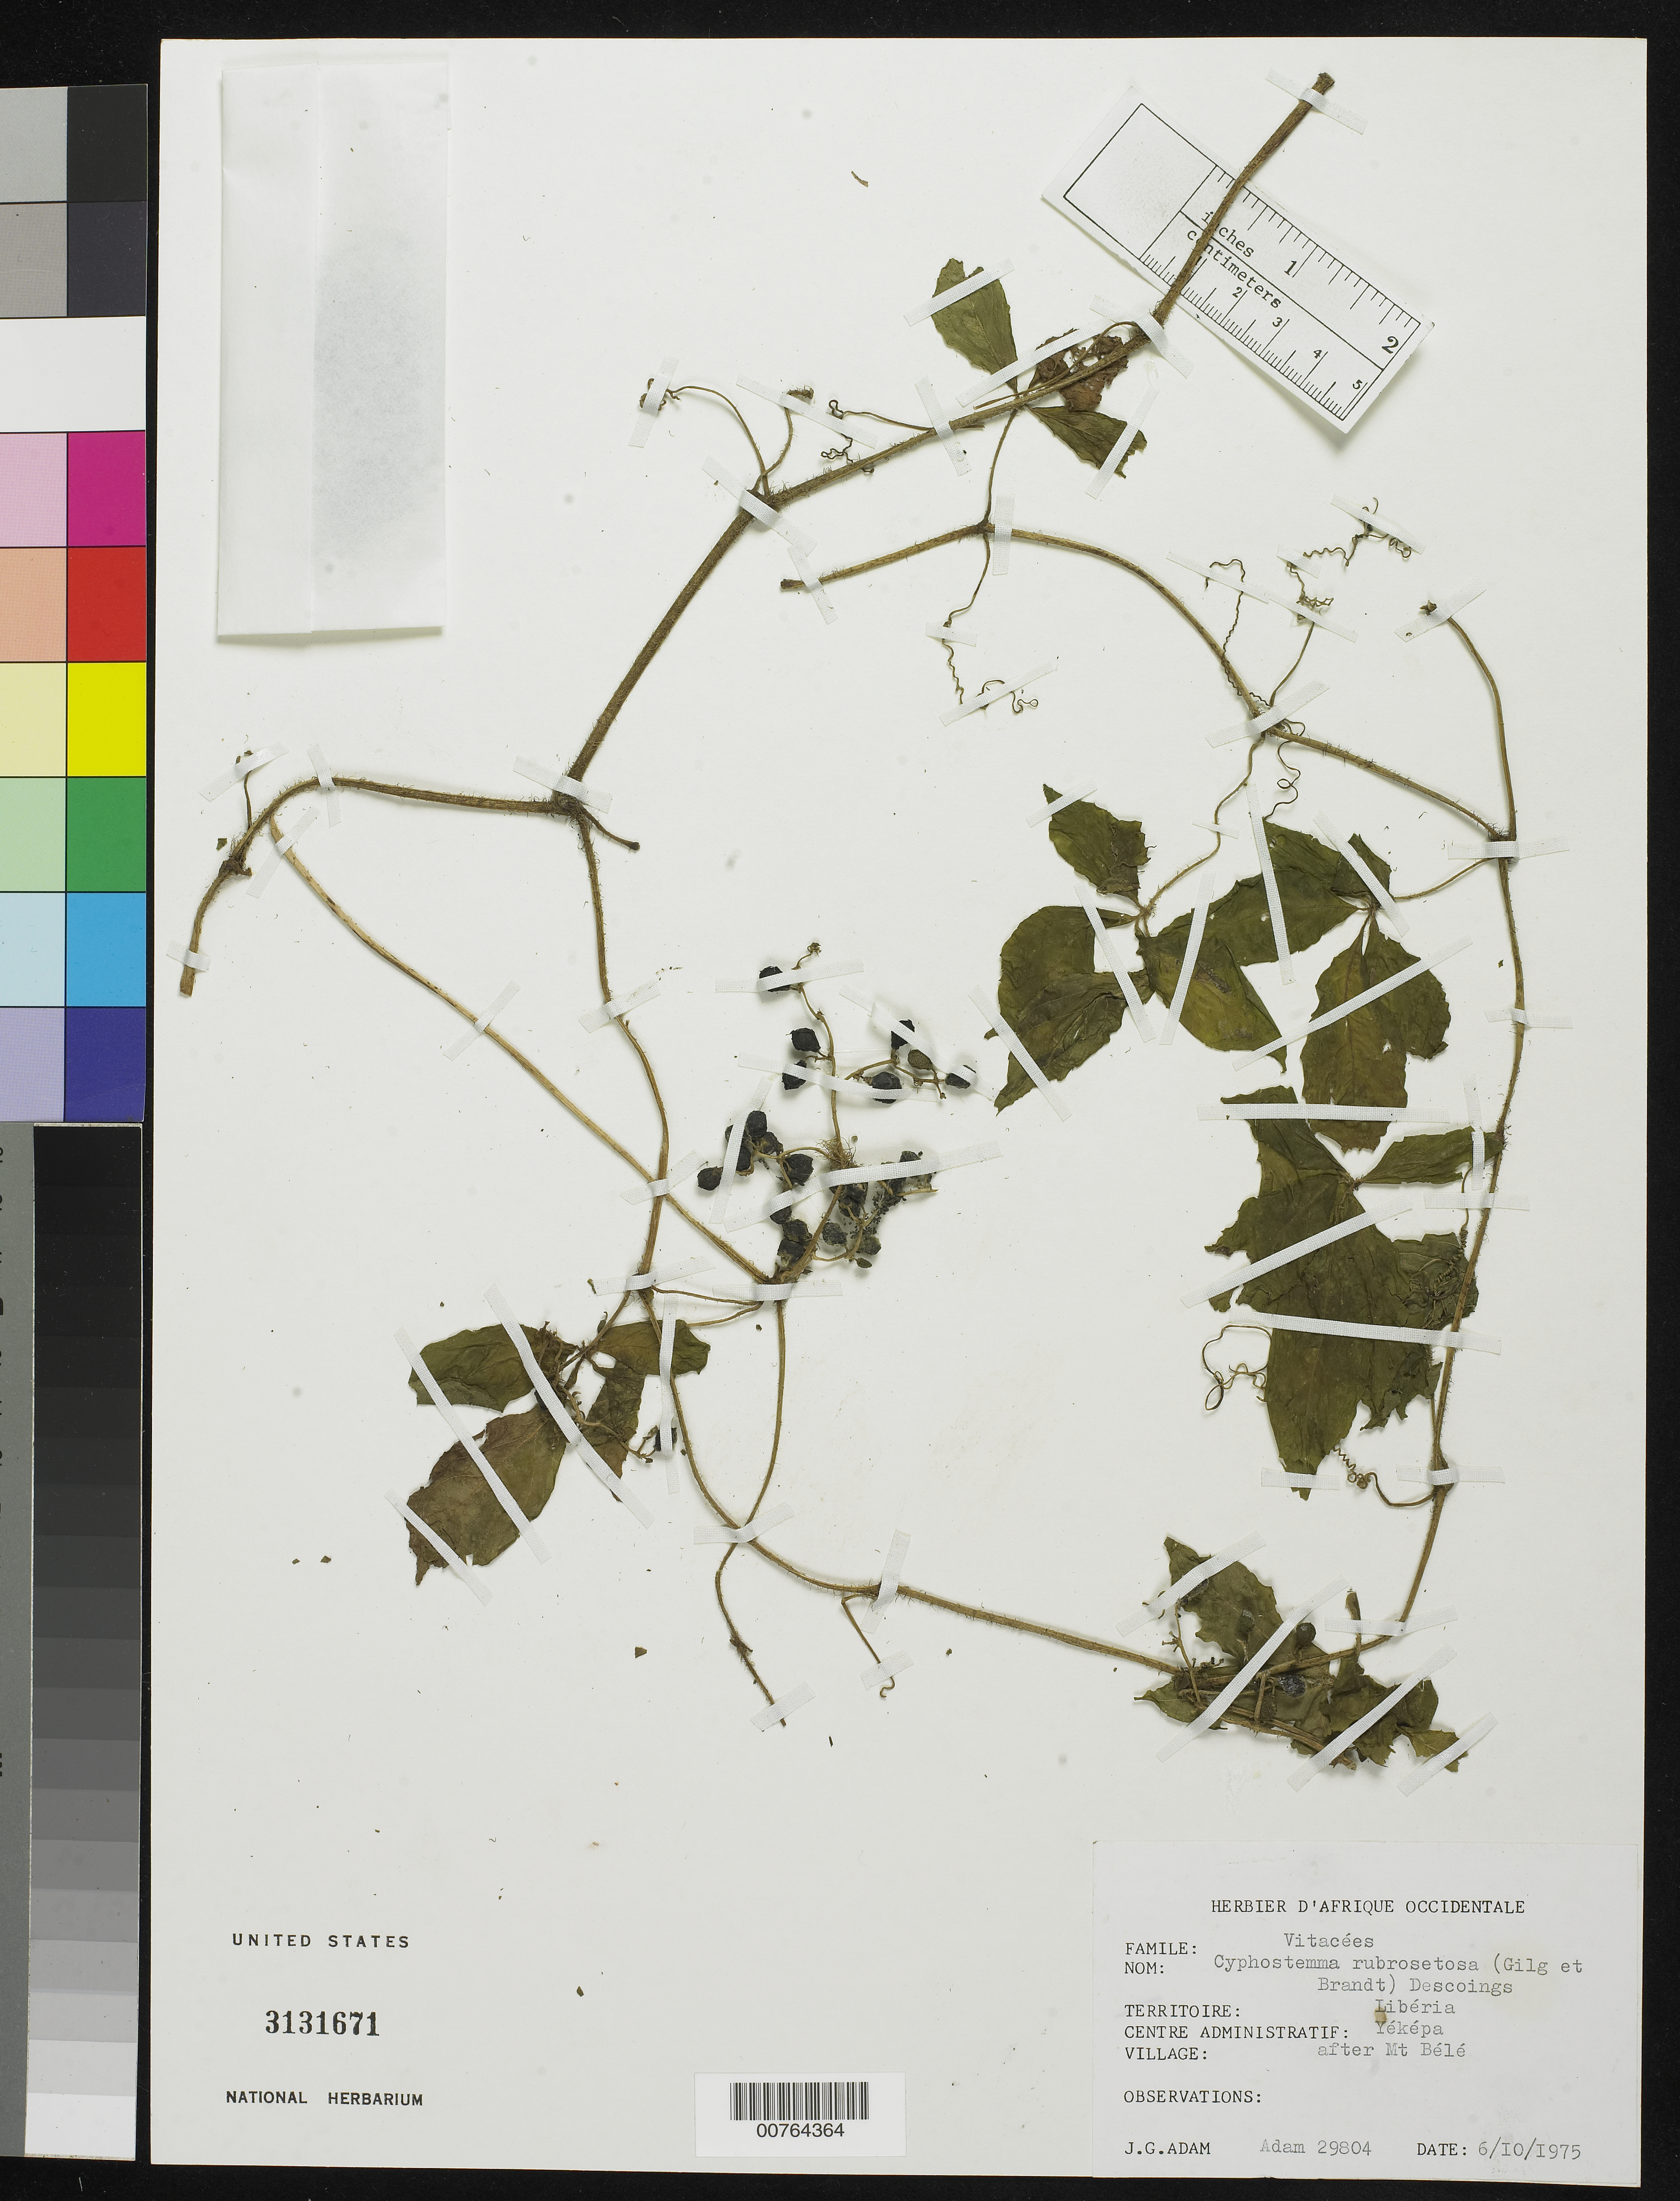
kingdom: Plantae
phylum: Tracheophyta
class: Magnoliopsida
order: Vitales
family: Vitaceae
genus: Cyphostemma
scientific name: Cyphostemma rubrosetosum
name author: (Gilg & M. Brandt) Desc.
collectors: J. Adam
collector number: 29804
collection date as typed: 06 Oct 1975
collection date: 1975-10-06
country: Liberia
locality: Yekepa: after Mt. Bele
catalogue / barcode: US 3131671